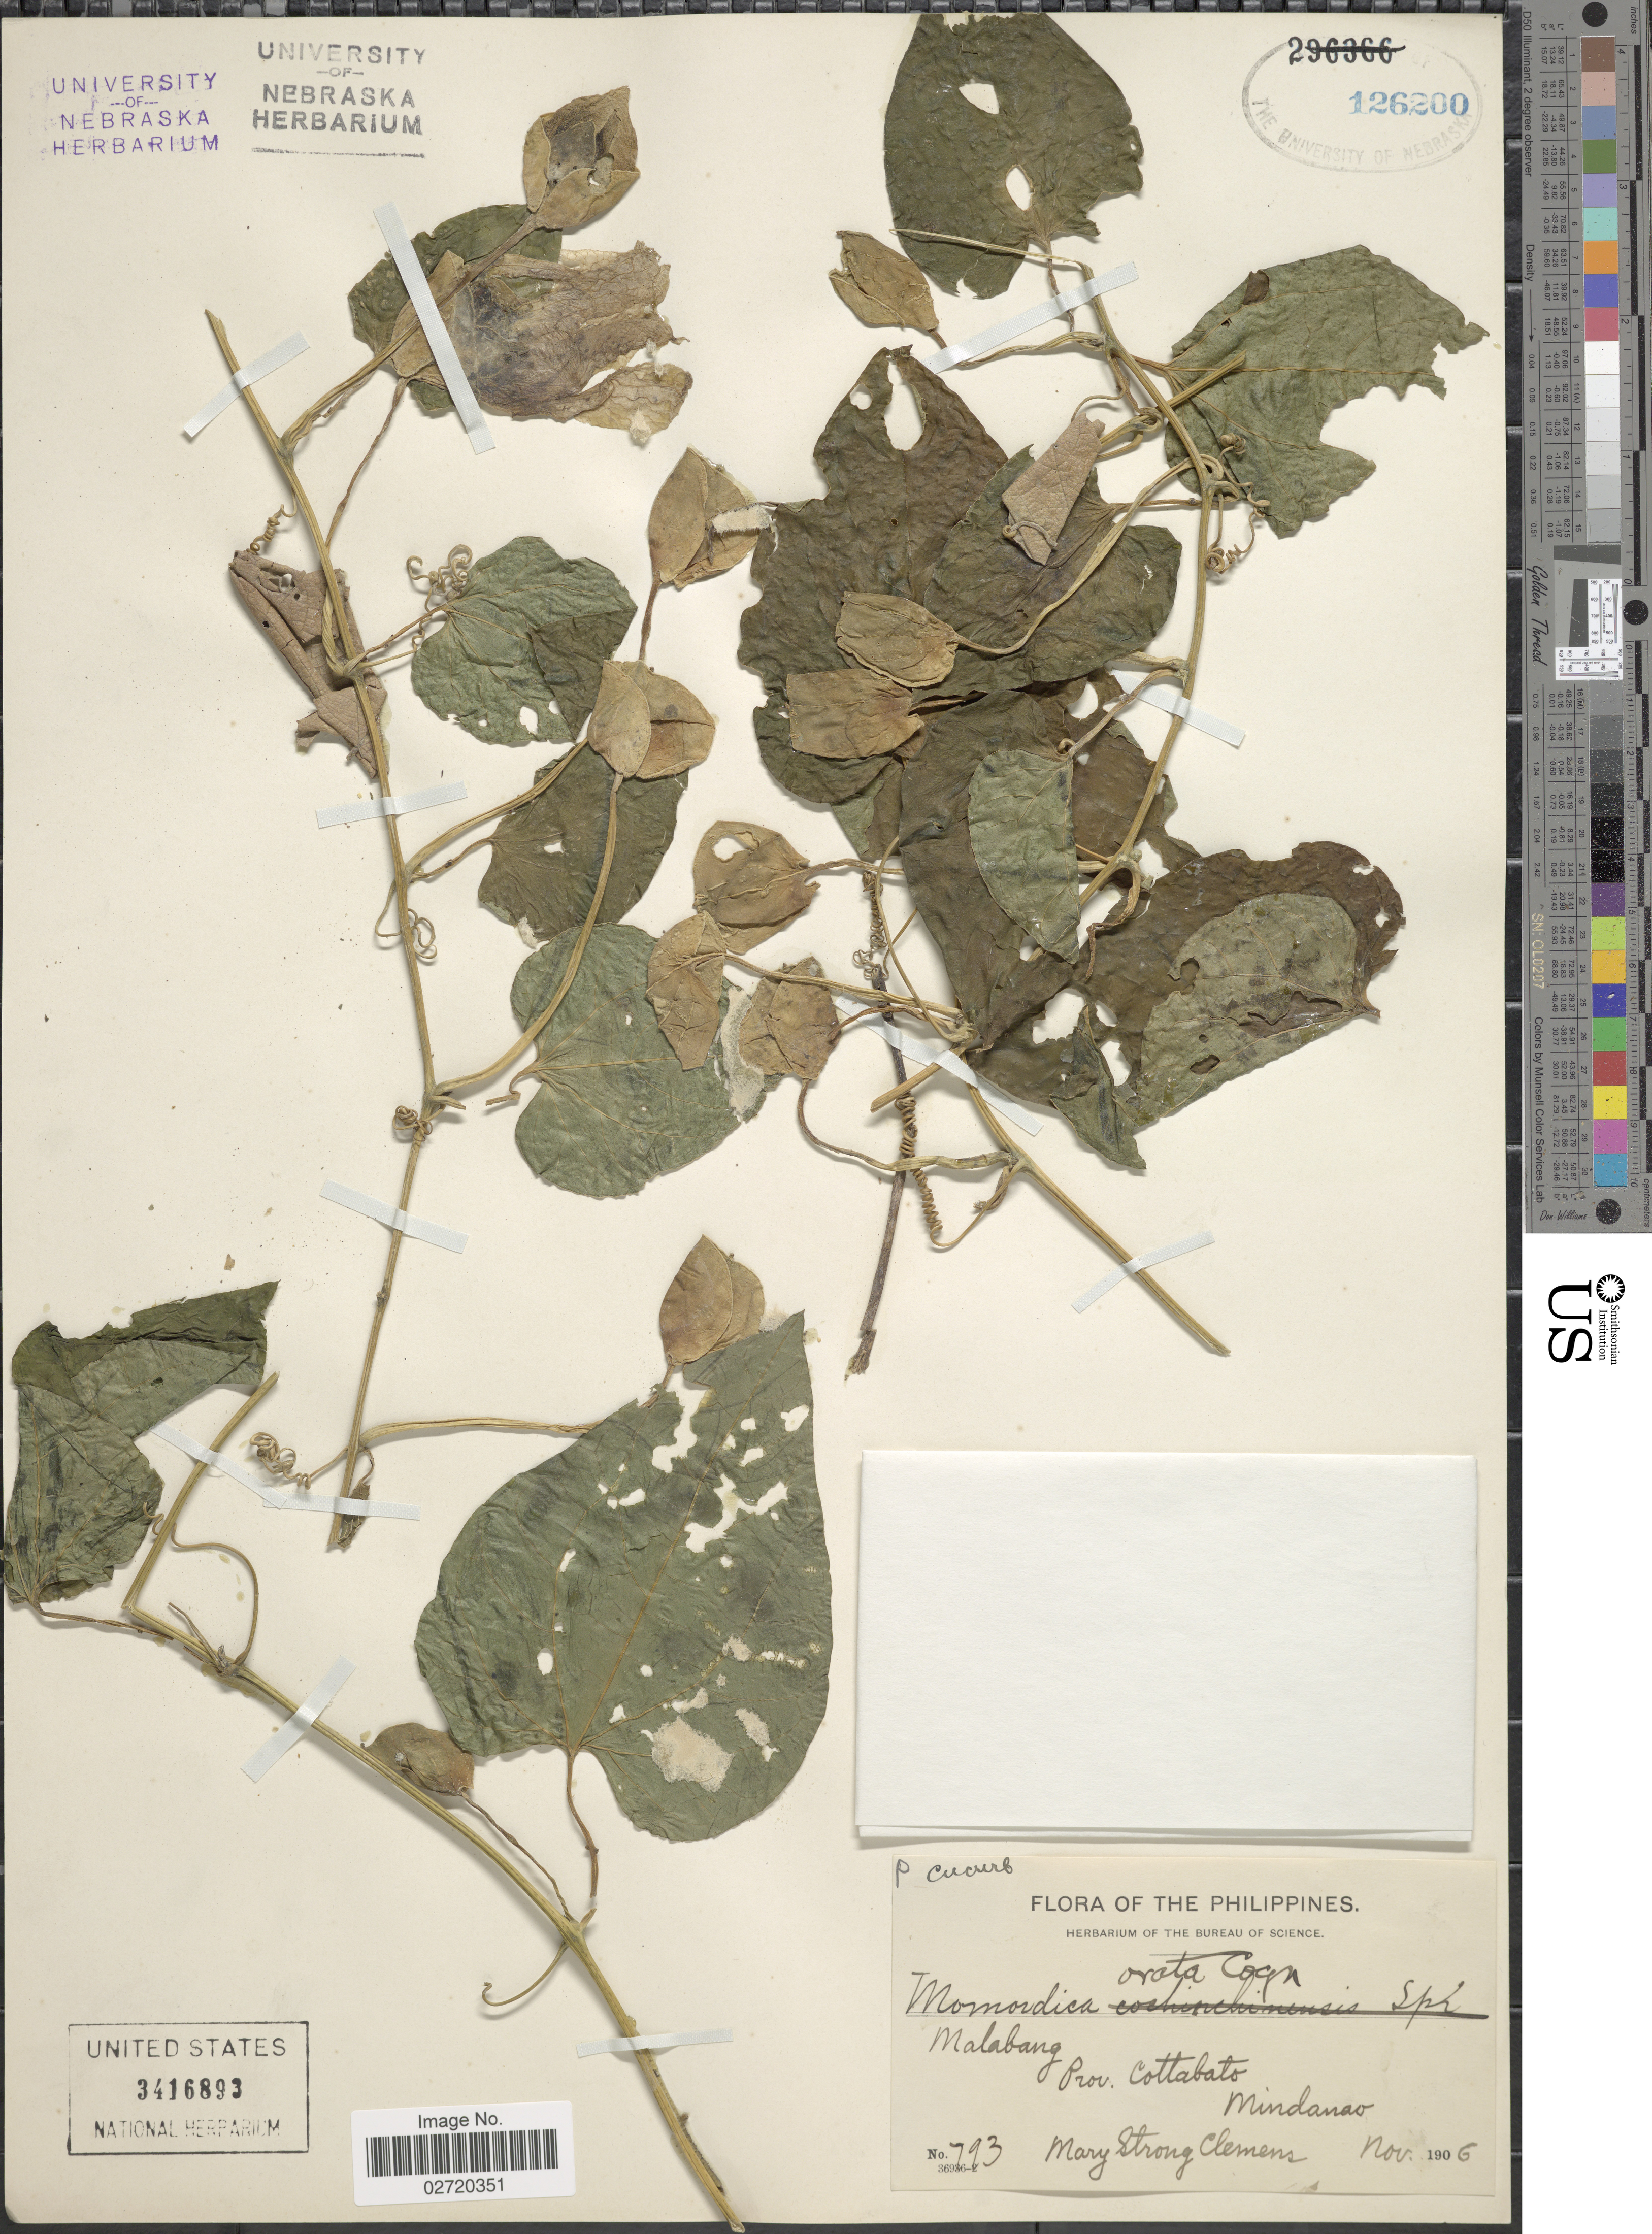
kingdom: Plantae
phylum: Tracheophyta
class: Magnoliopsida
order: Cucurbitales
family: Cucurbitaceae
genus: Momordica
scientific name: Momordica ovata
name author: Cogn.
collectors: M. S. Clemens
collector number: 793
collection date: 1906-11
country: Philippines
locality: Malabang, Prov. Cottabato, Mindanao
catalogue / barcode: US 3416893